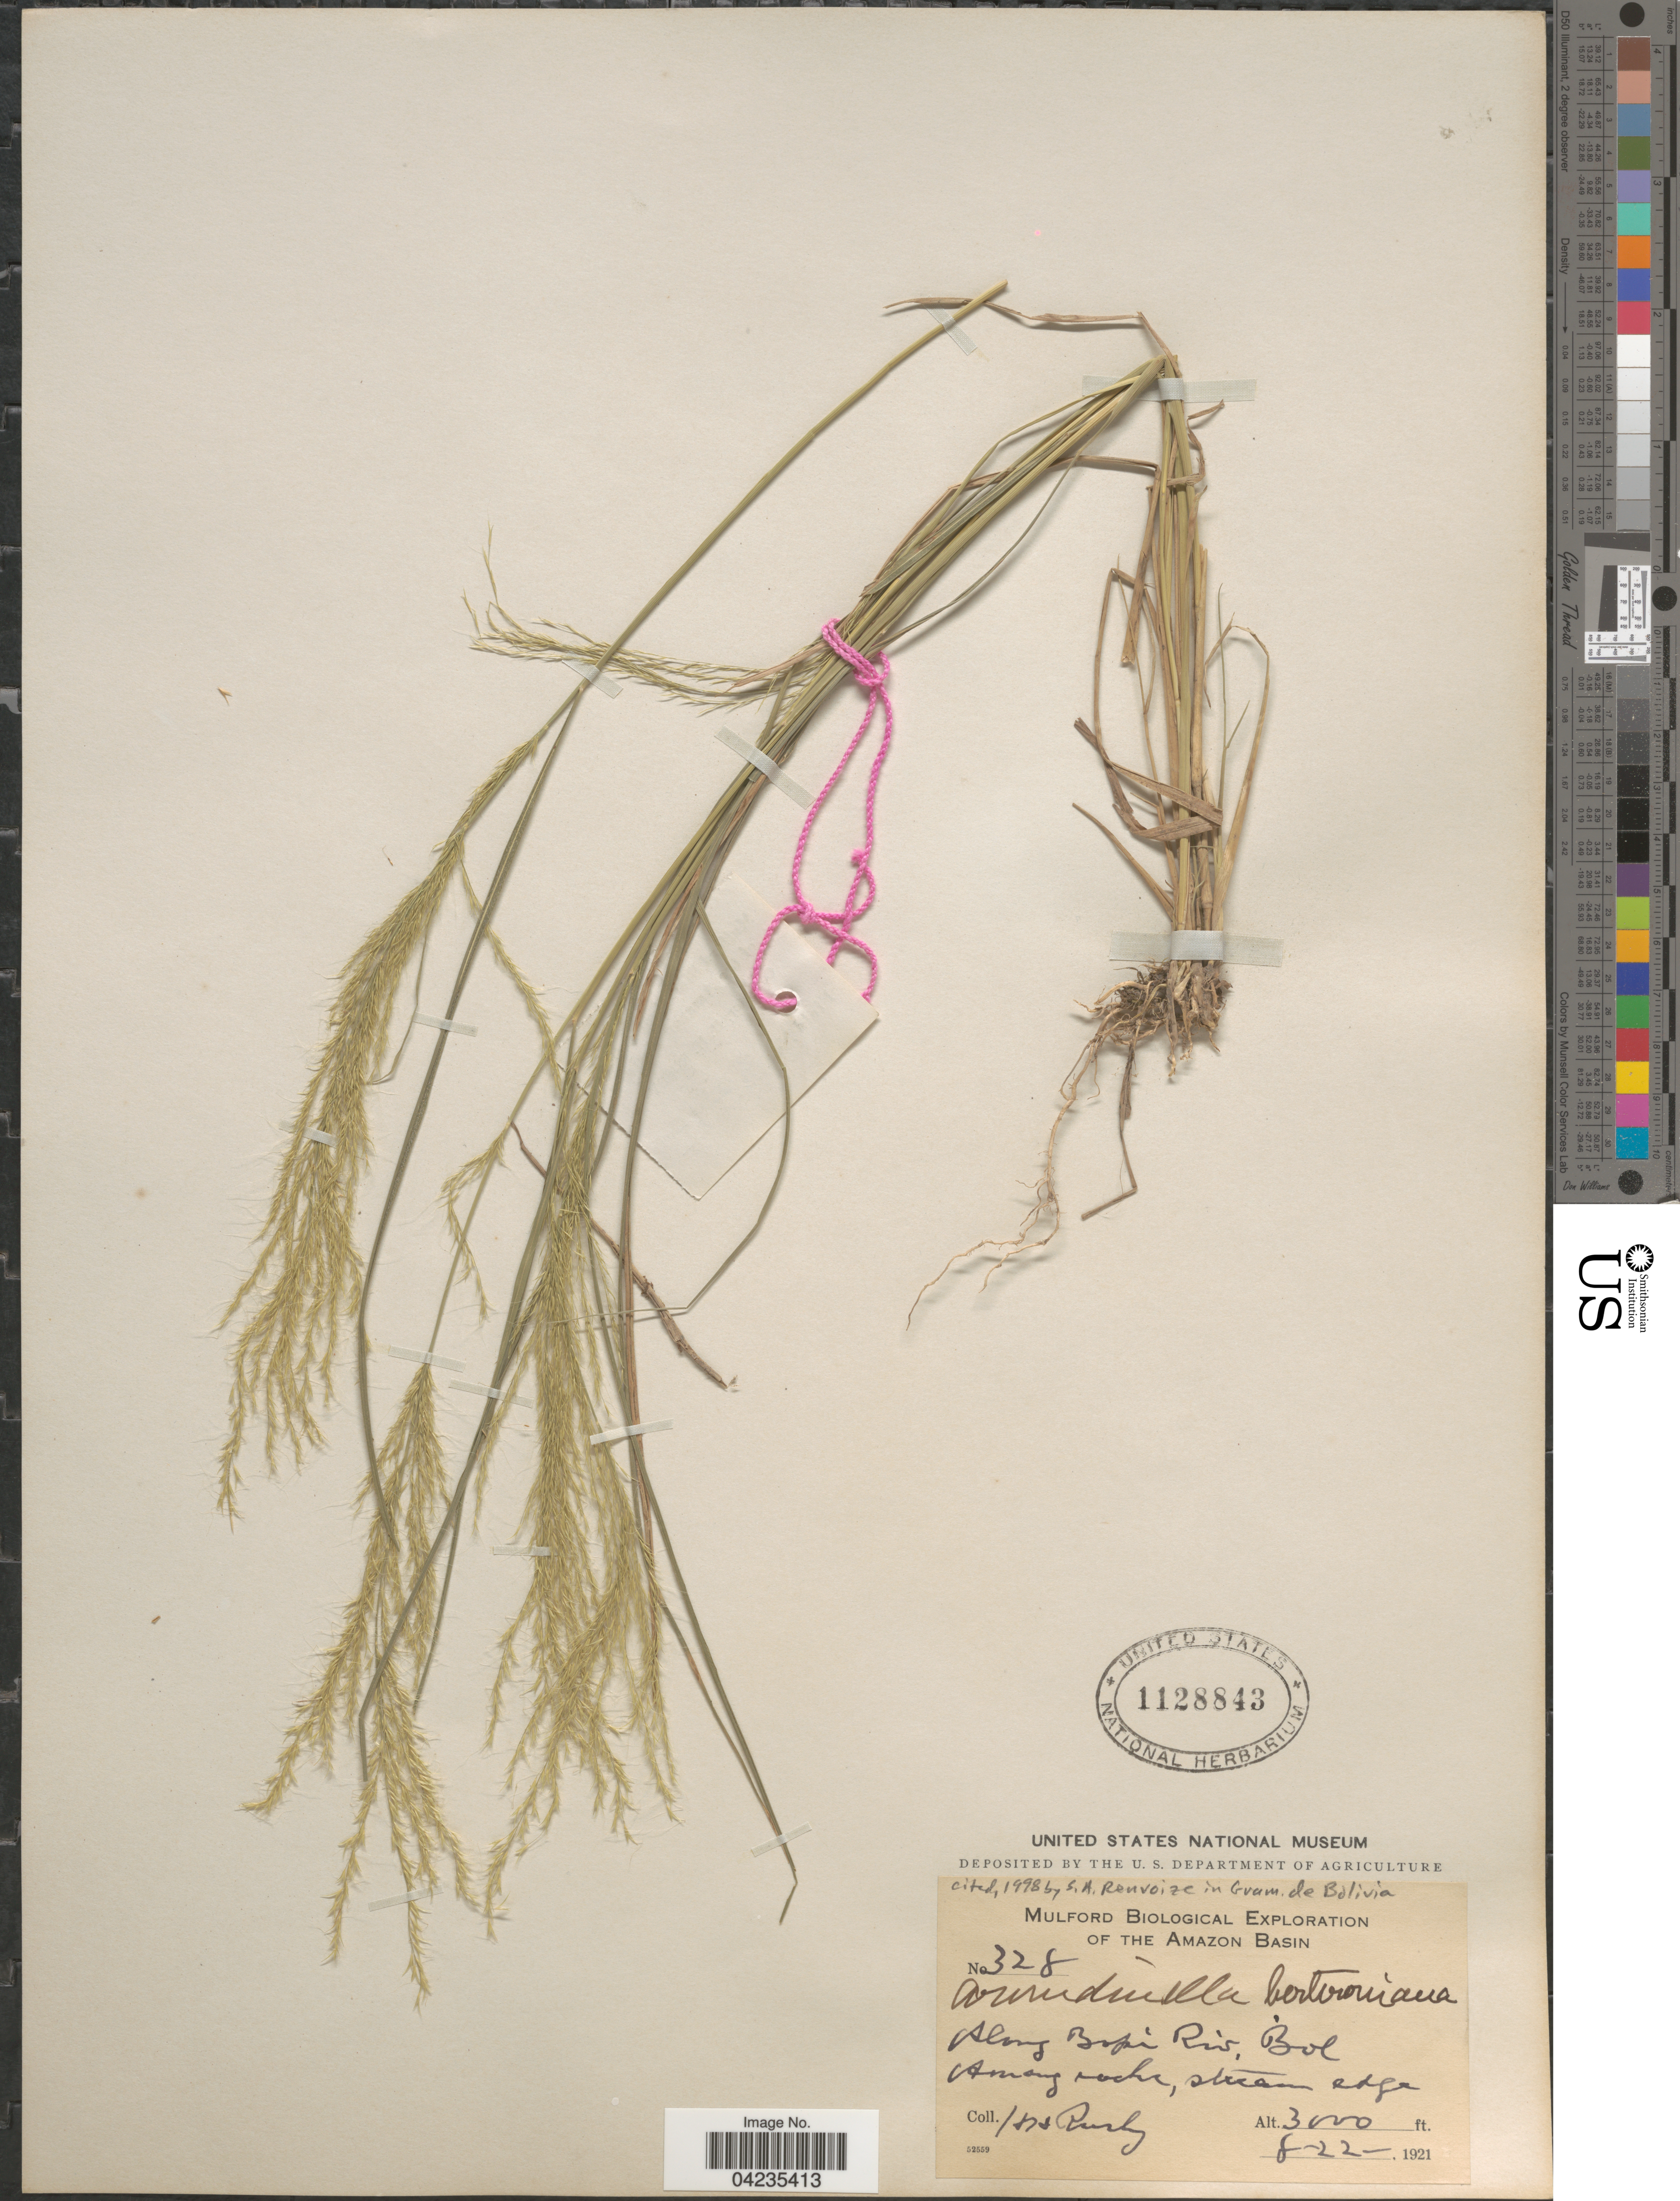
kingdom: Plantae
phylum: Tracheophyta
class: Liliopsida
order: Poales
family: Poaceae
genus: Arundinella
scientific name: Arundinella berteroniana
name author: (Schult.) Hitchc. & Chase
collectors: H. H. Rusby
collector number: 328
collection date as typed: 8-22-1921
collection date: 1921-08-22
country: Bolivia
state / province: La Paz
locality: Bopi River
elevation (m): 914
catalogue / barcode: US 1128843